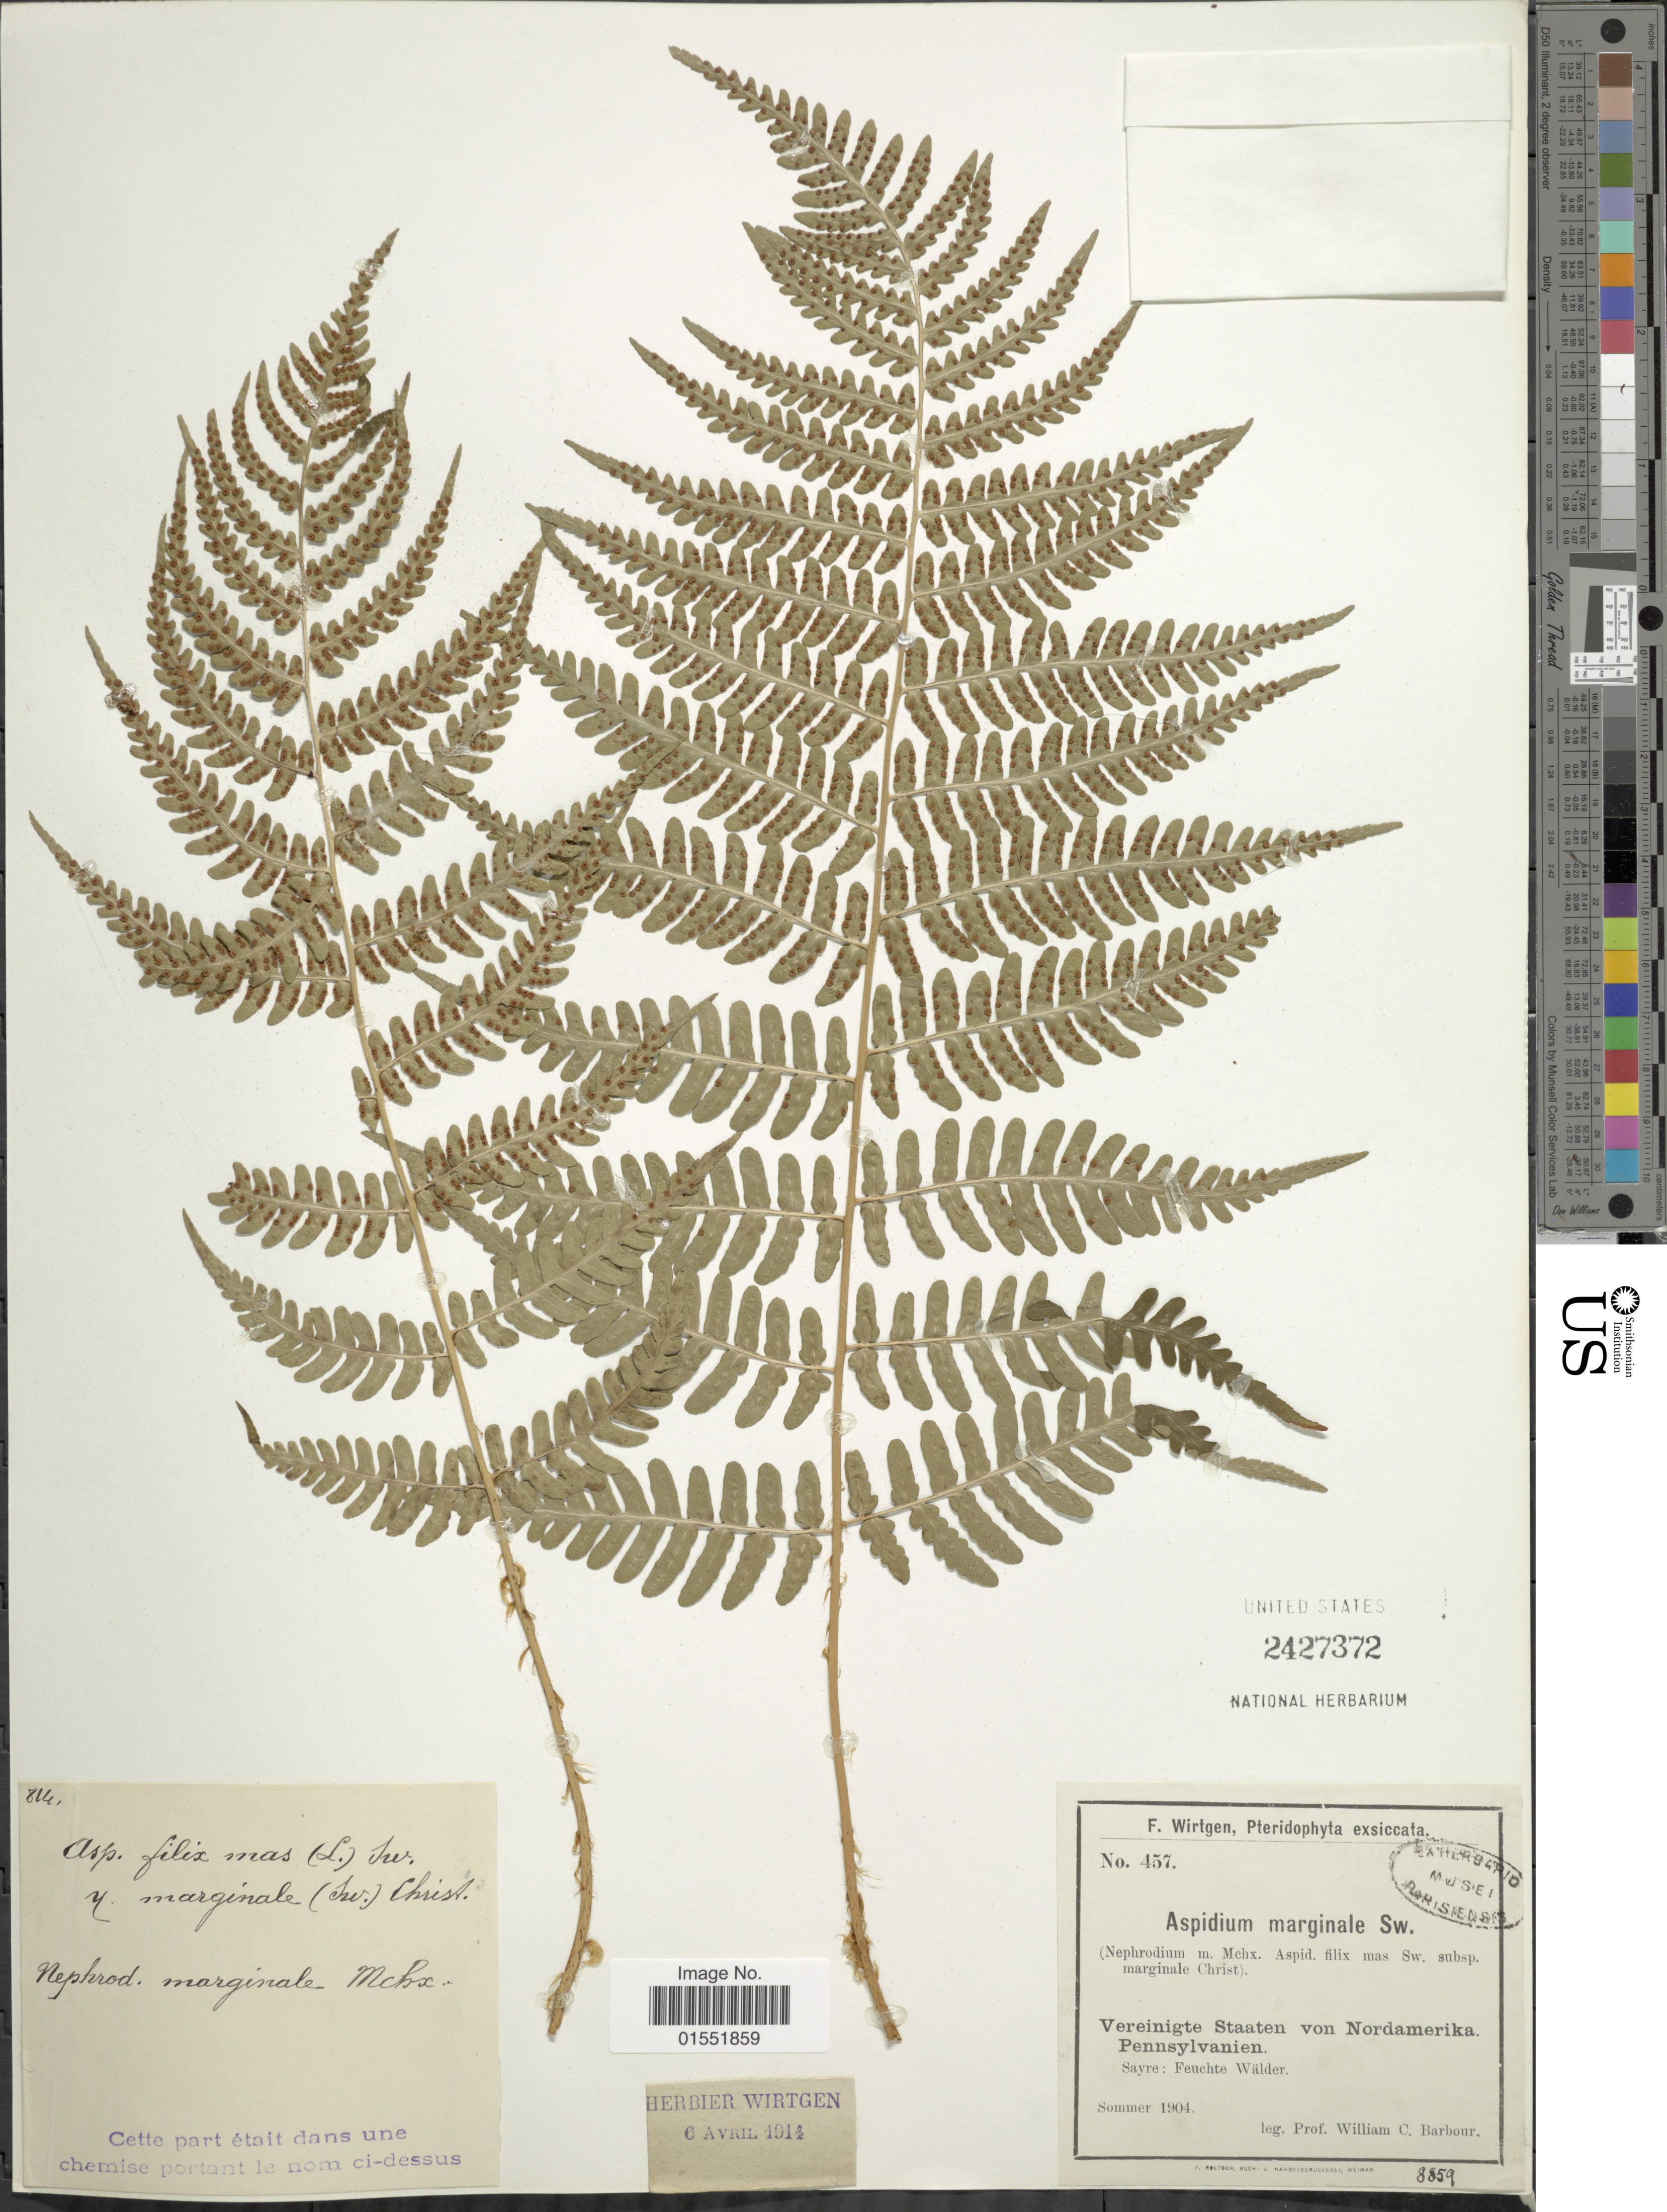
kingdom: Plantae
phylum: Tracheophyta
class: Polypodiopsida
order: Polypodiales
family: Dryopteridaceae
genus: Dryopteris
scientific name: Dryopteris marginalis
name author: (L.) A. Gray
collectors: W. Barbour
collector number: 457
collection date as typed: Sommer 1904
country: United States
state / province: Pennsylvania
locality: Sayre: Feuchte Wälder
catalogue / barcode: US 2427372